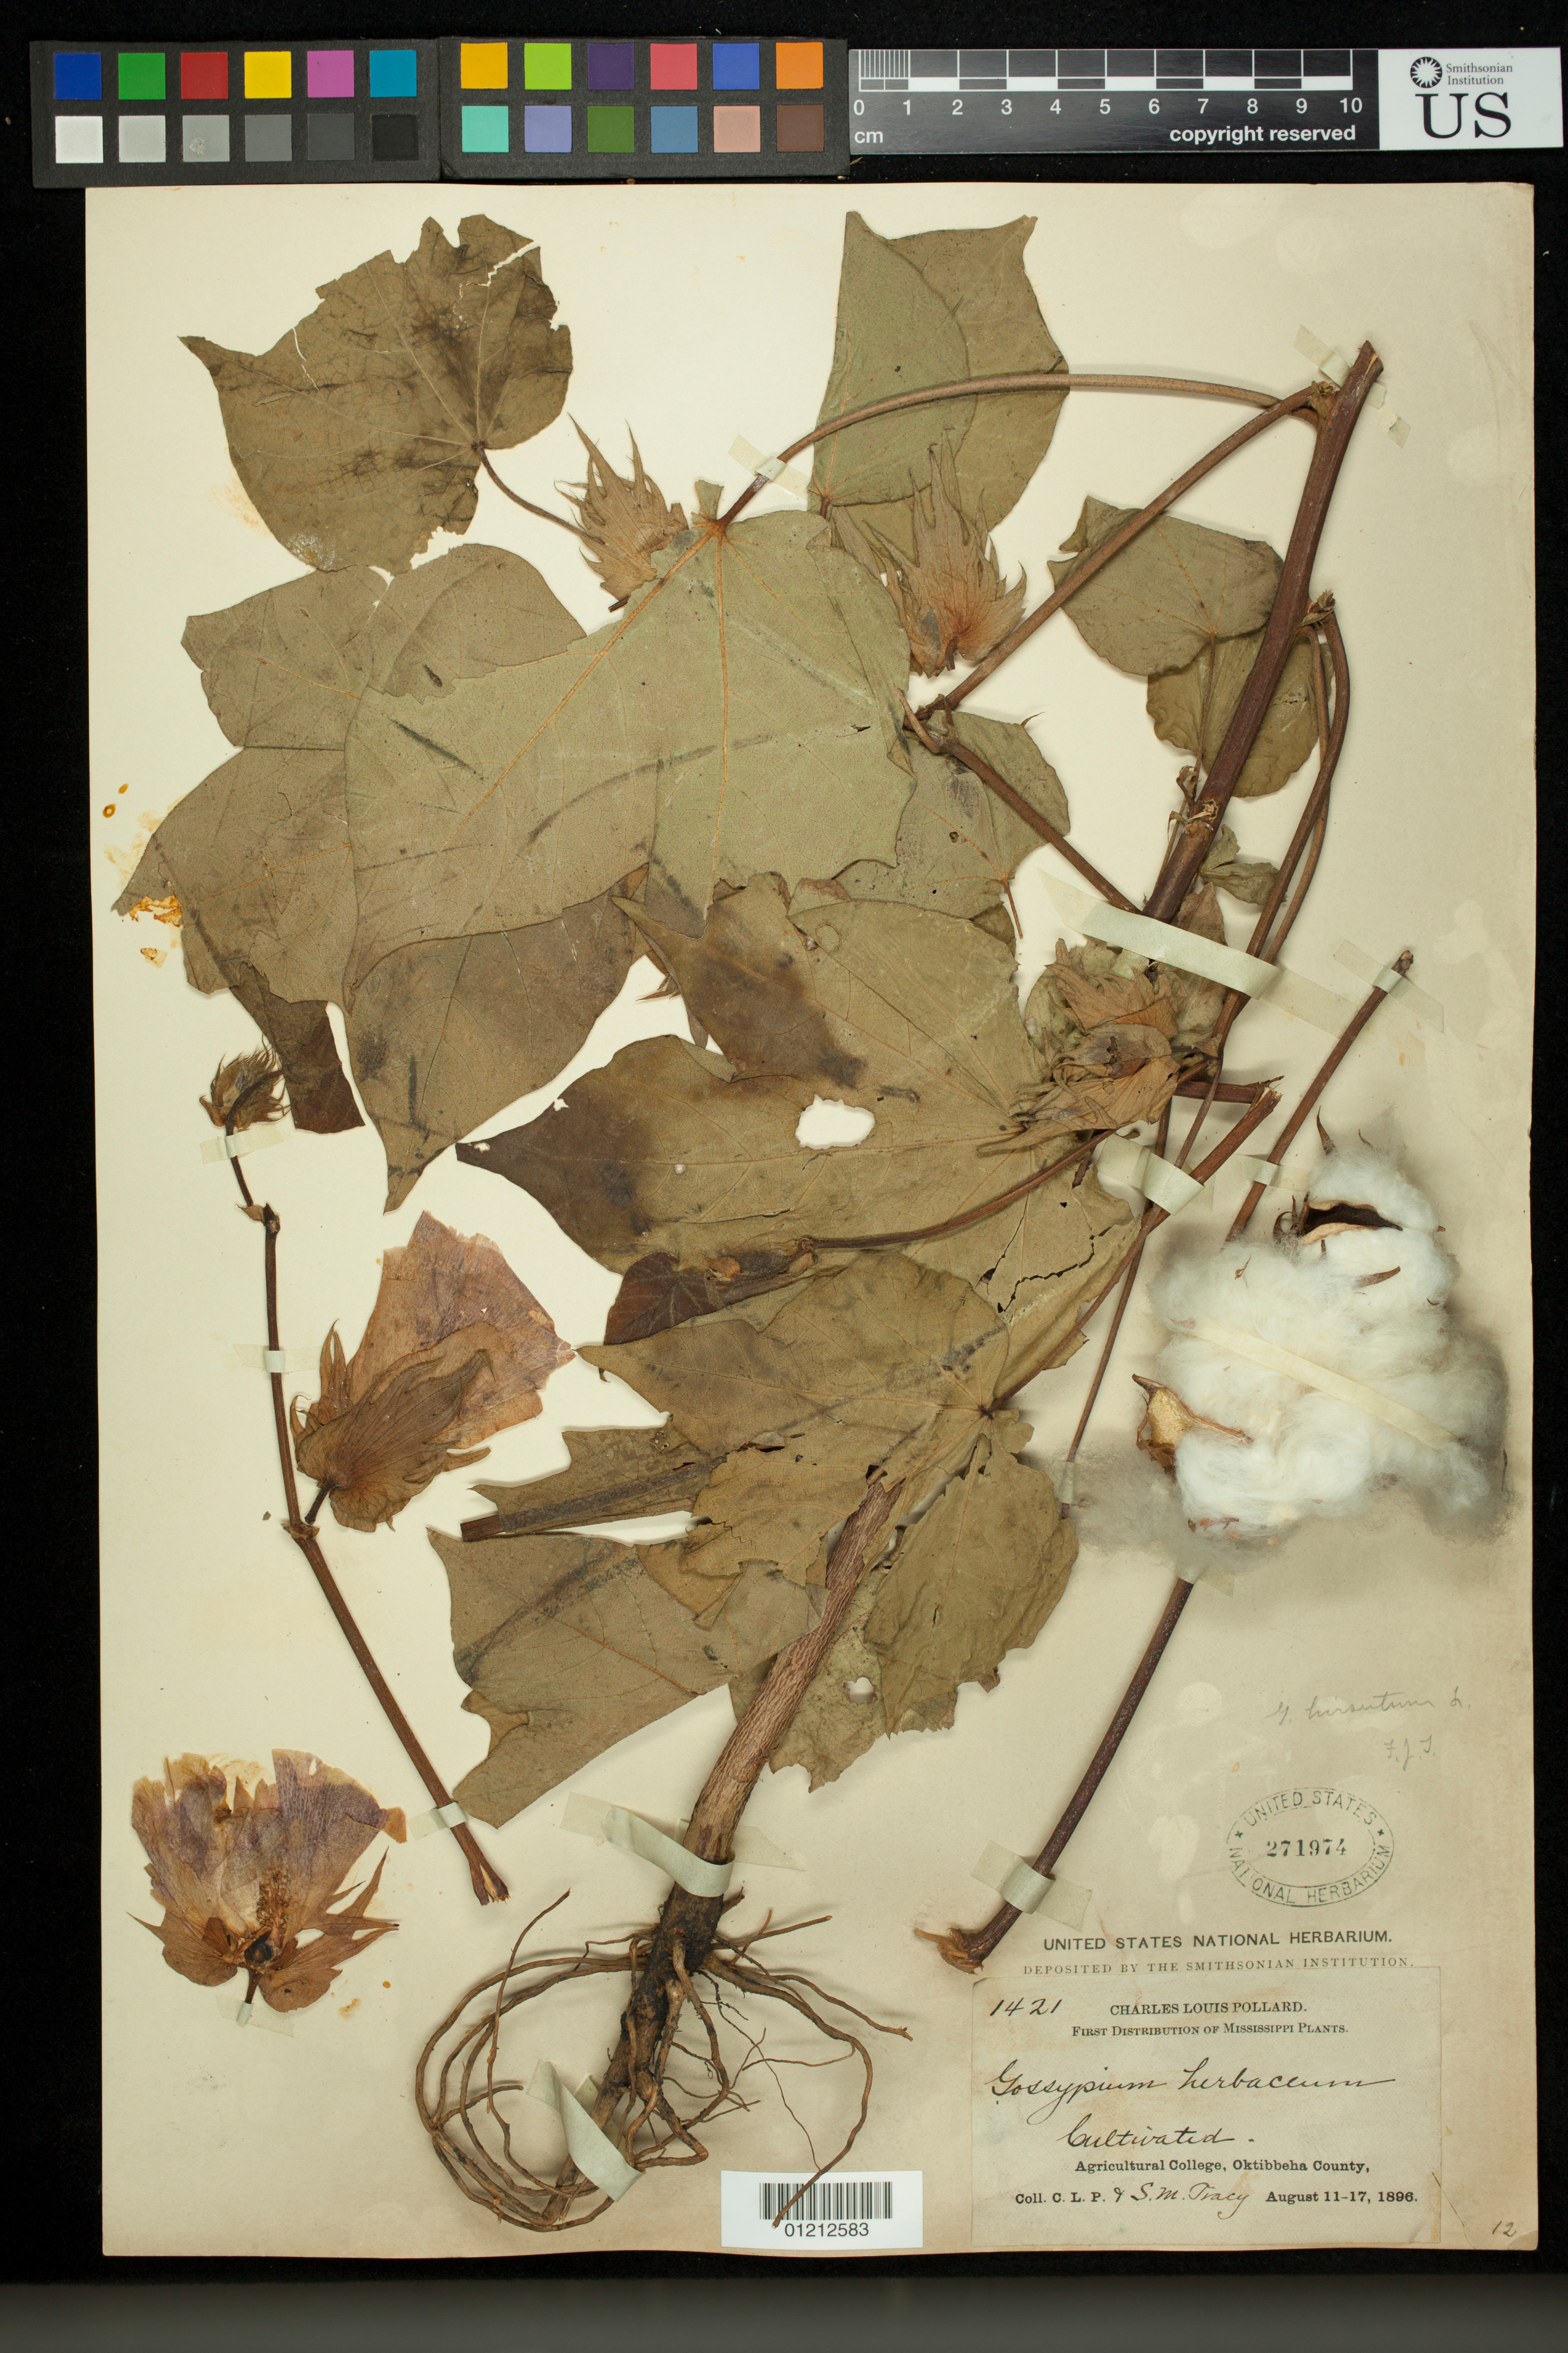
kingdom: Plantae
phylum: Tracheophyta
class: Magnoliopsida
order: Malvales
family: Malvaceae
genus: Gossypium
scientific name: Gossypium hirsutum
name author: L.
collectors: C. L. Pollard & S. M. Tracy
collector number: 1421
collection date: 1896-08-11/1896-08-17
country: United States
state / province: Mississippi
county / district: Oktibbeha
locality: Agricultural College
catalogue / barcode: US 271974